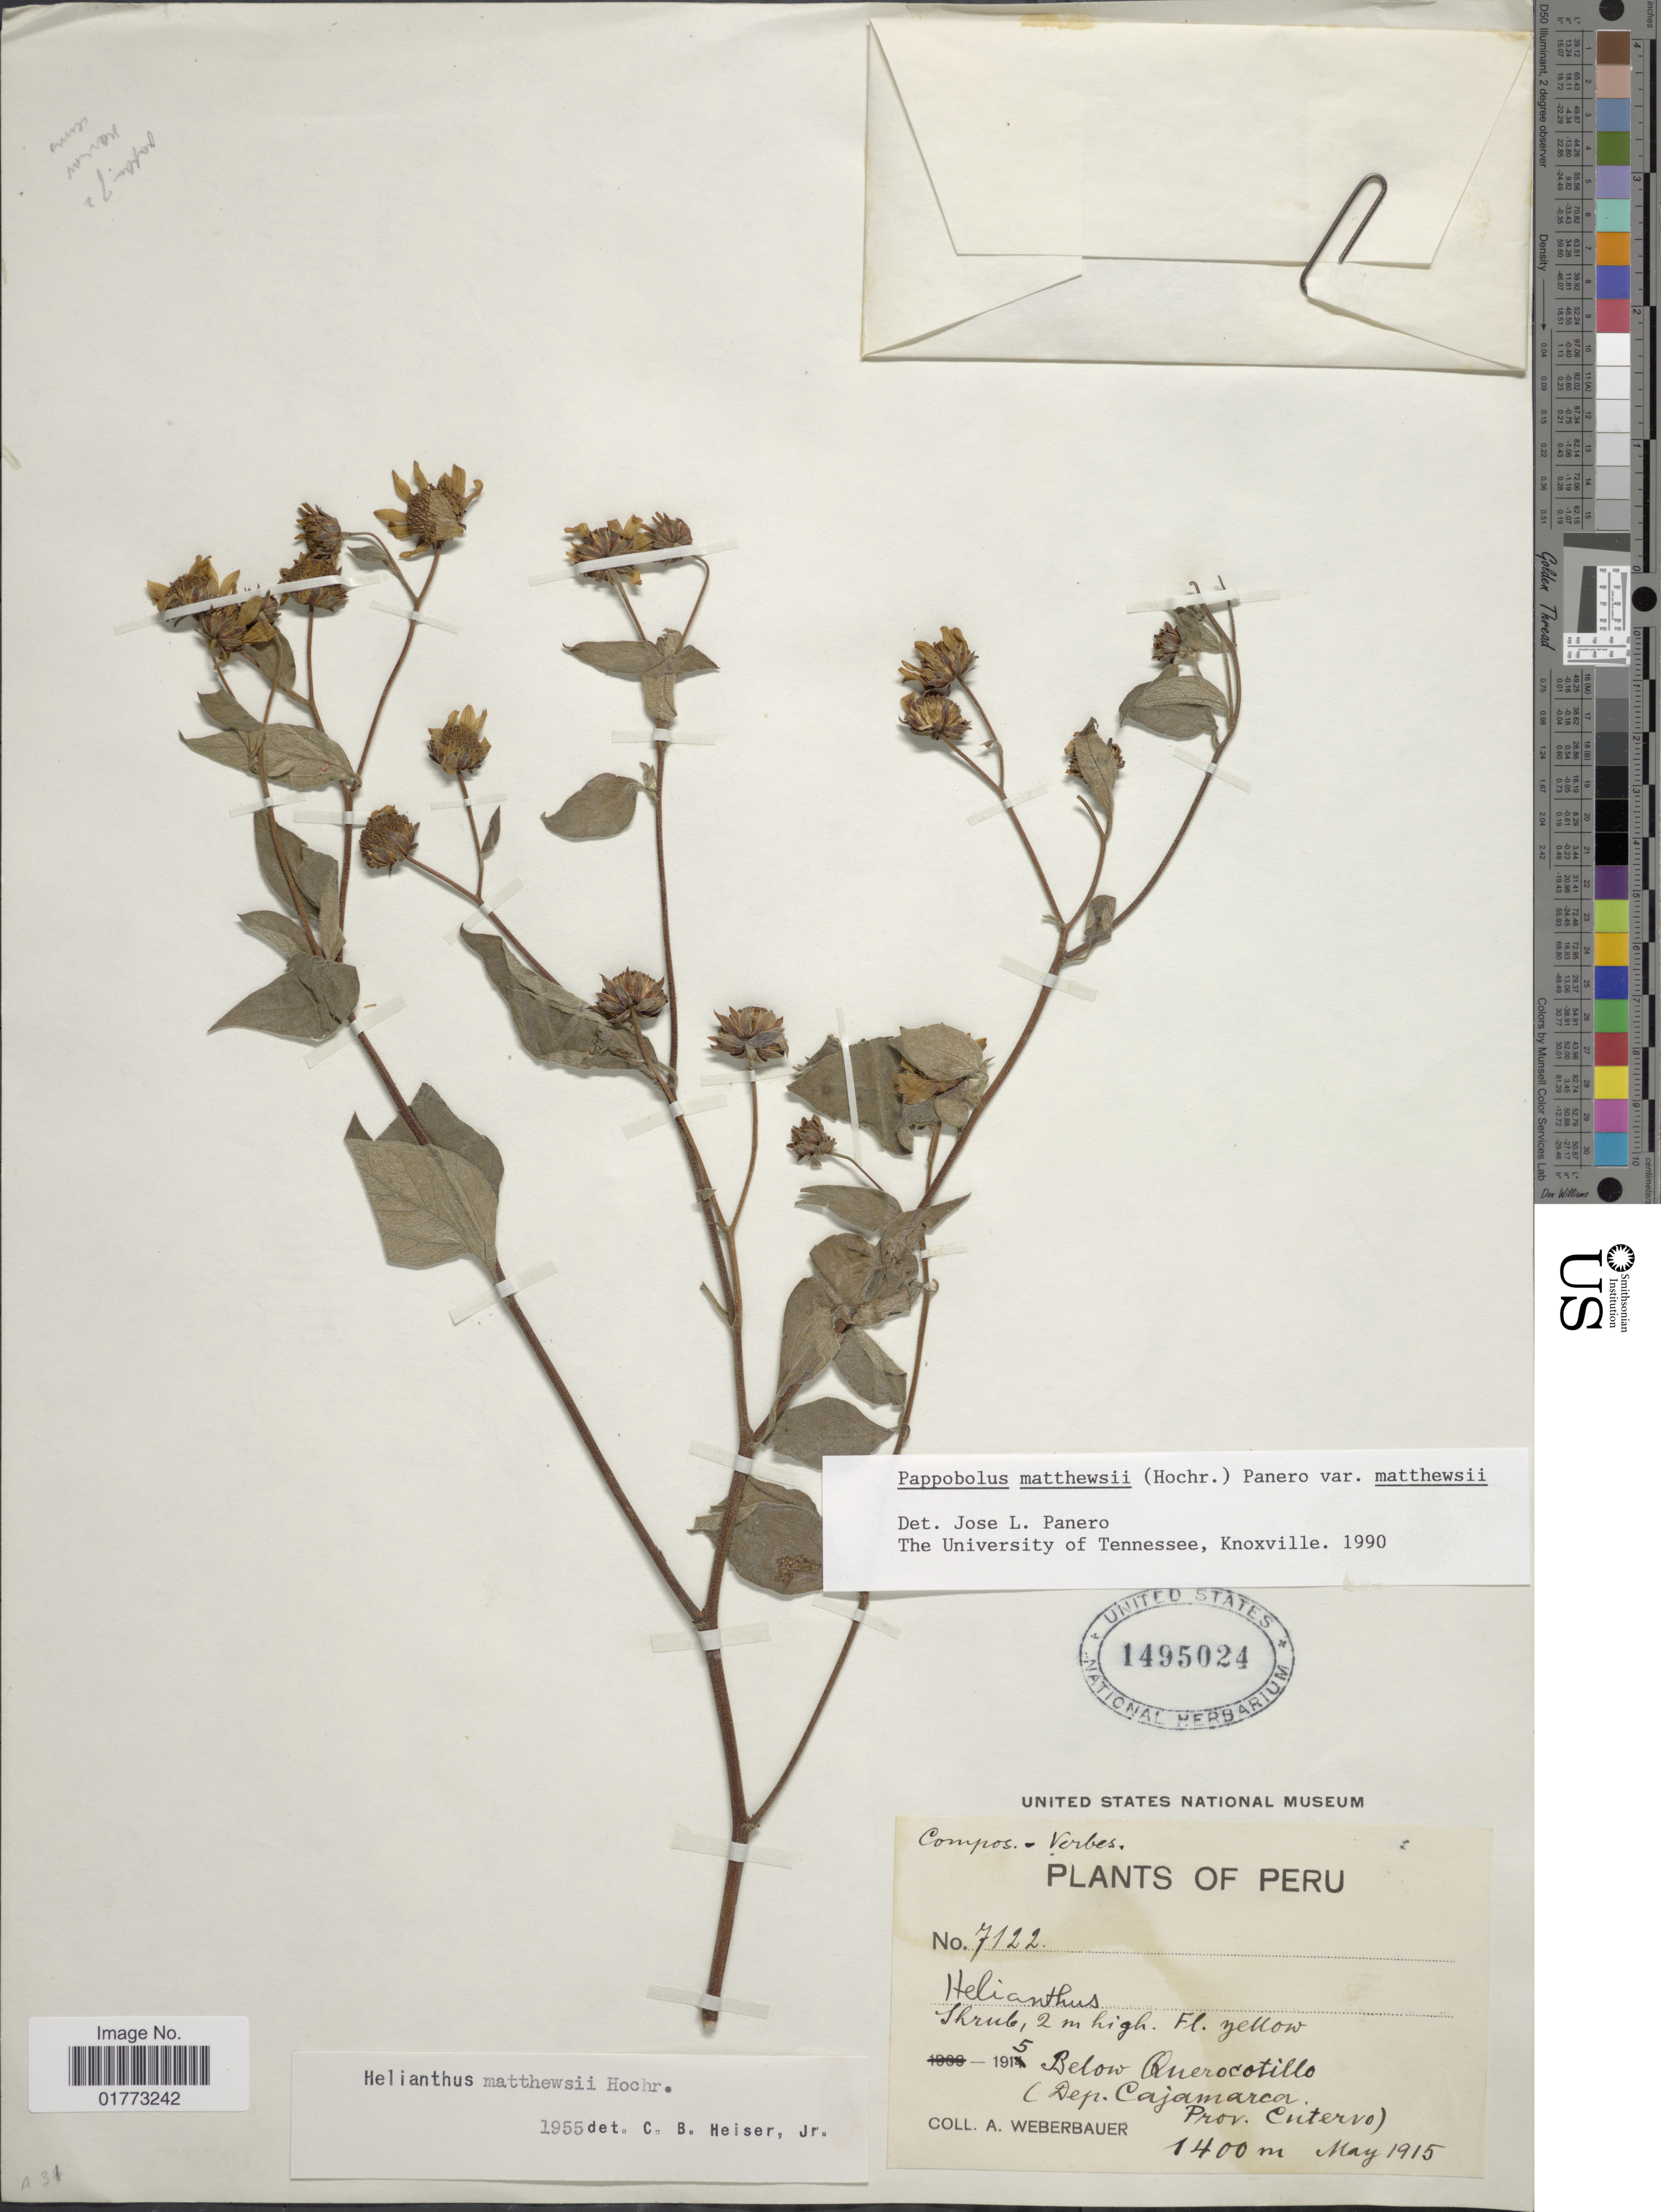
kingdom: Plantae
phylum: Tracheophyta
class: Magnoliopsida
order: Asterales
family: Asteraceae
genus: Pappobolus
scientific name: Pappobolus matthewsii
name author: (Hochr.) Panero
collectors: A. Weberbauer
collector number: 7122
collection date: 1915-05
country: Peru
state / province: Cajamarca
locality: Below Querocotillo, (Prov. Cutervo)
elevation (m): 1400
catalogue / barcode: US 1495024